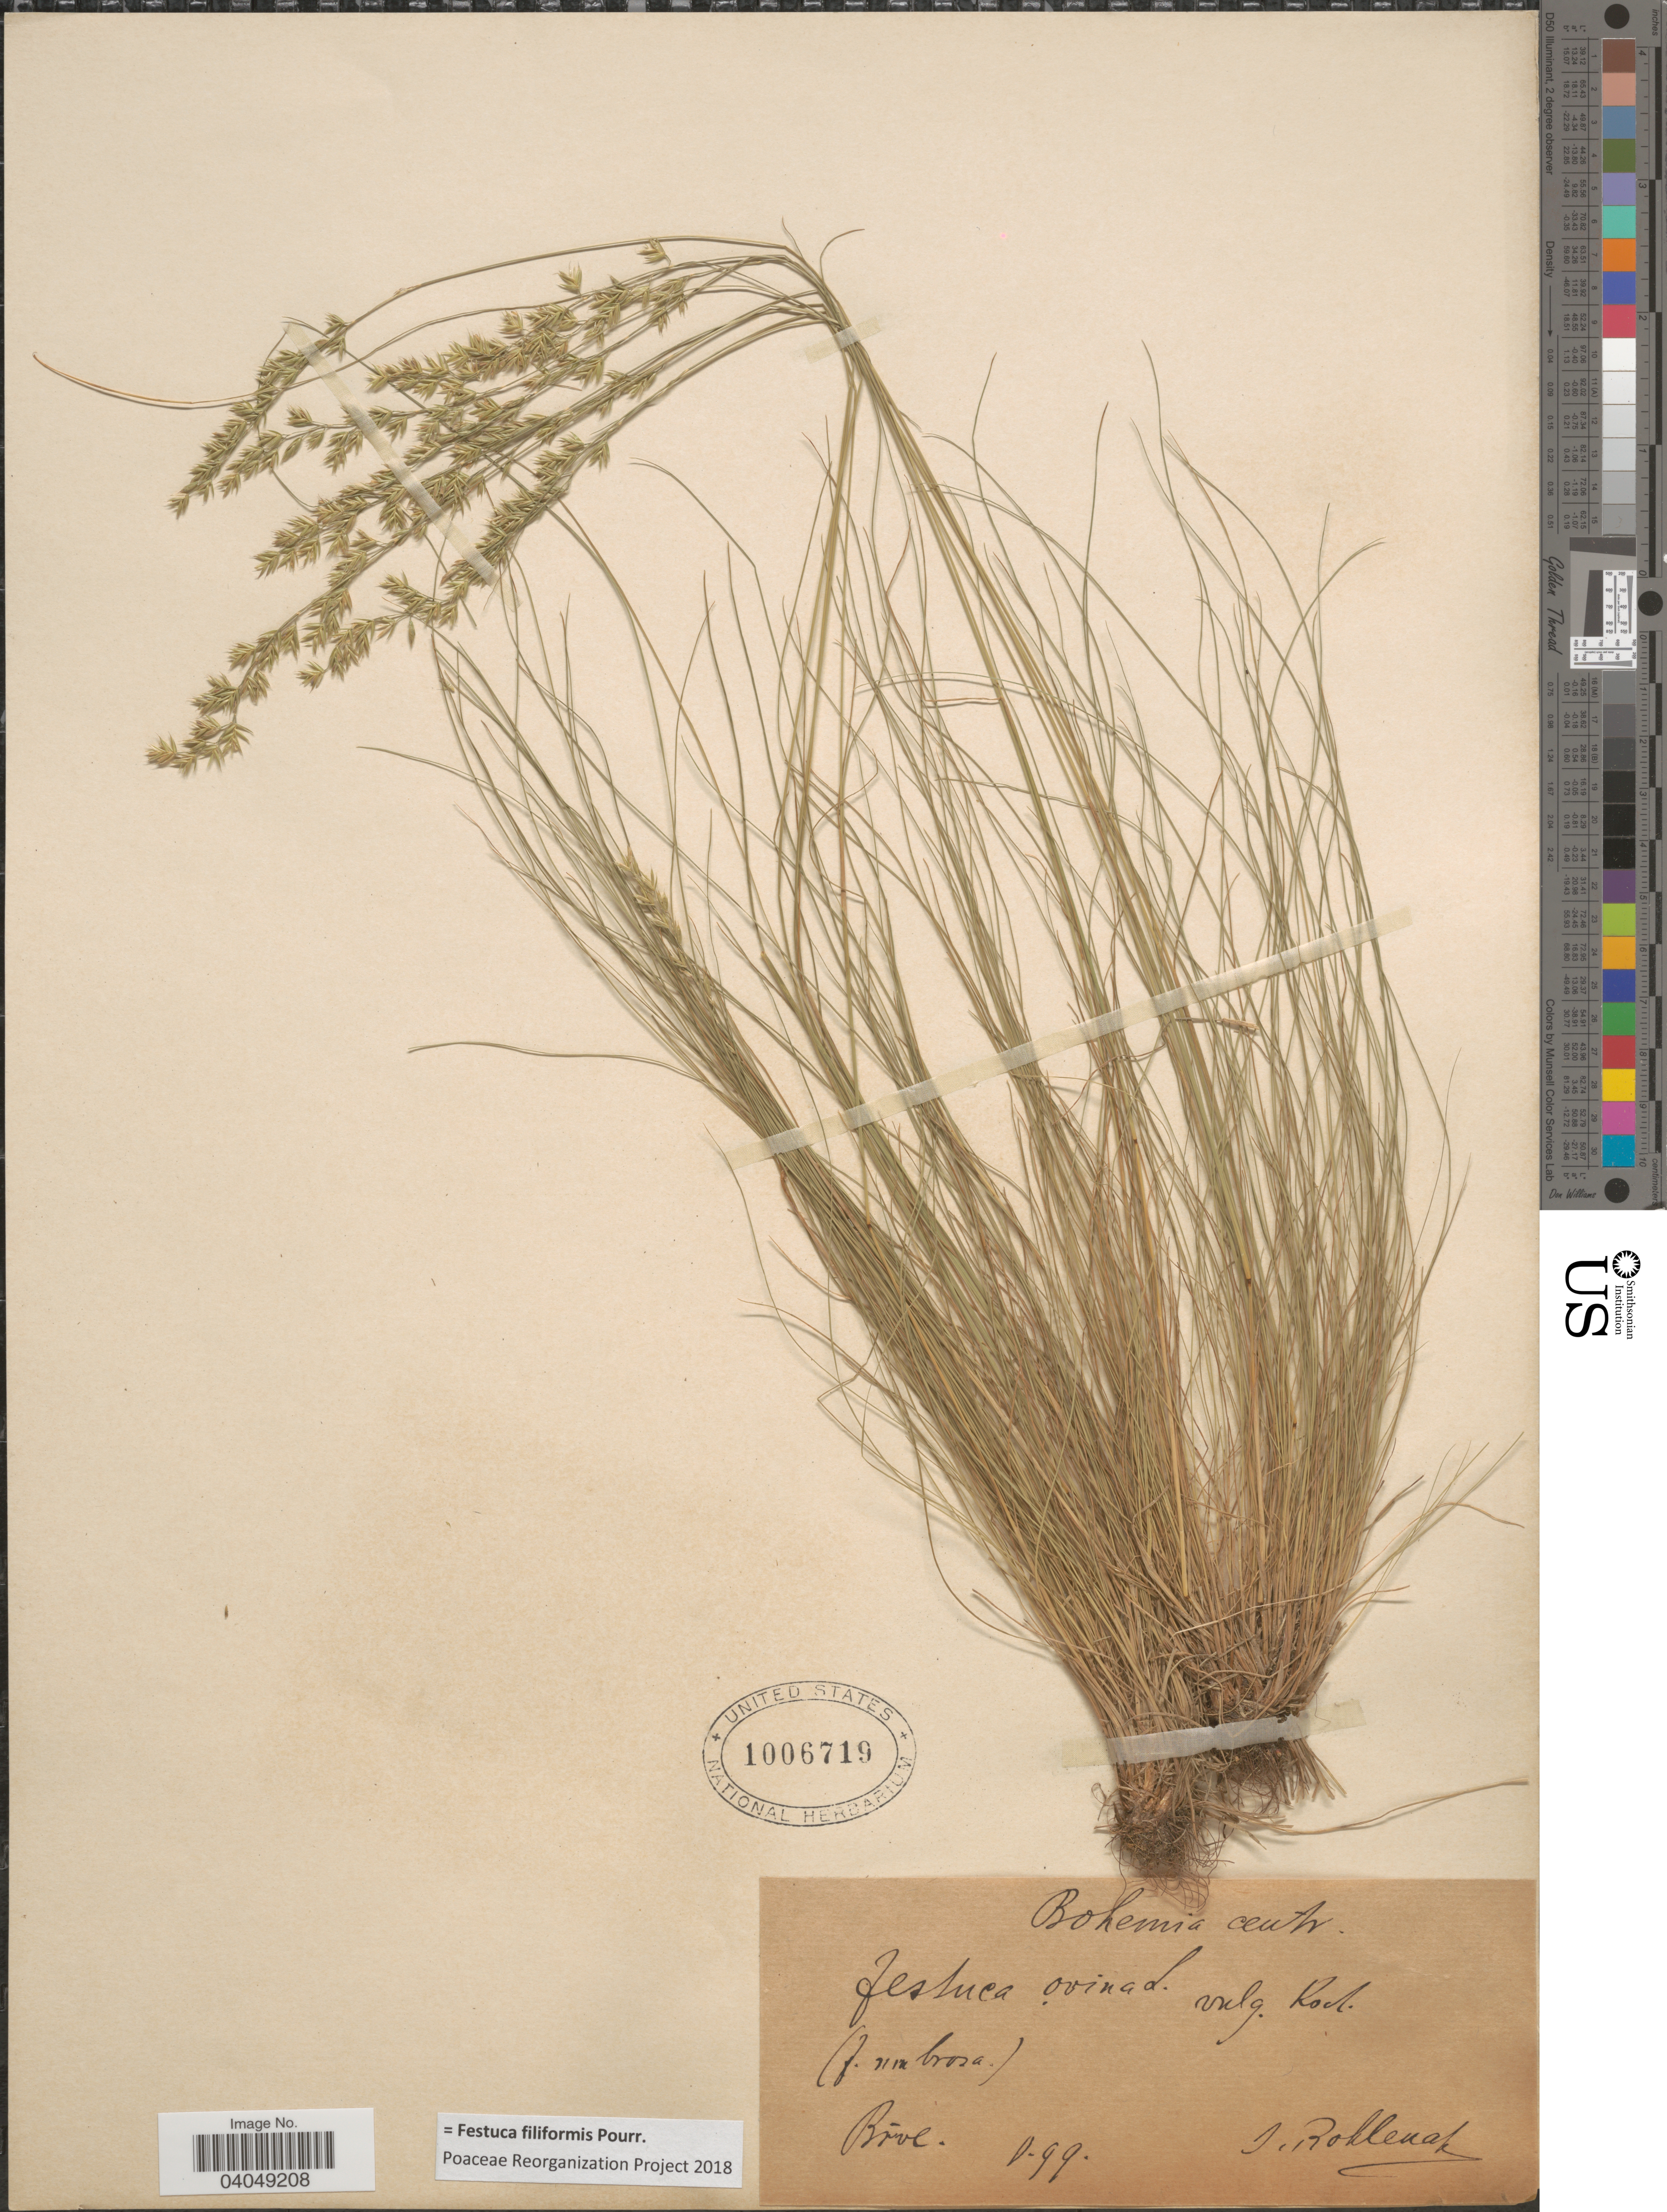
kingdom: Plantae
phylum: Tracheophyta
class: Liliopsida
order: Poales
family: Poaceae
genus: Festuca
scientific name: Festuca filiformis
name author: Pourr.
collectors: J. Rohlena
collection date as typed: Transcribed d/m/y: /5/99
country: Czechia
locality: Bohemia centr. Brno.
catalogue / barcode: US 1006719